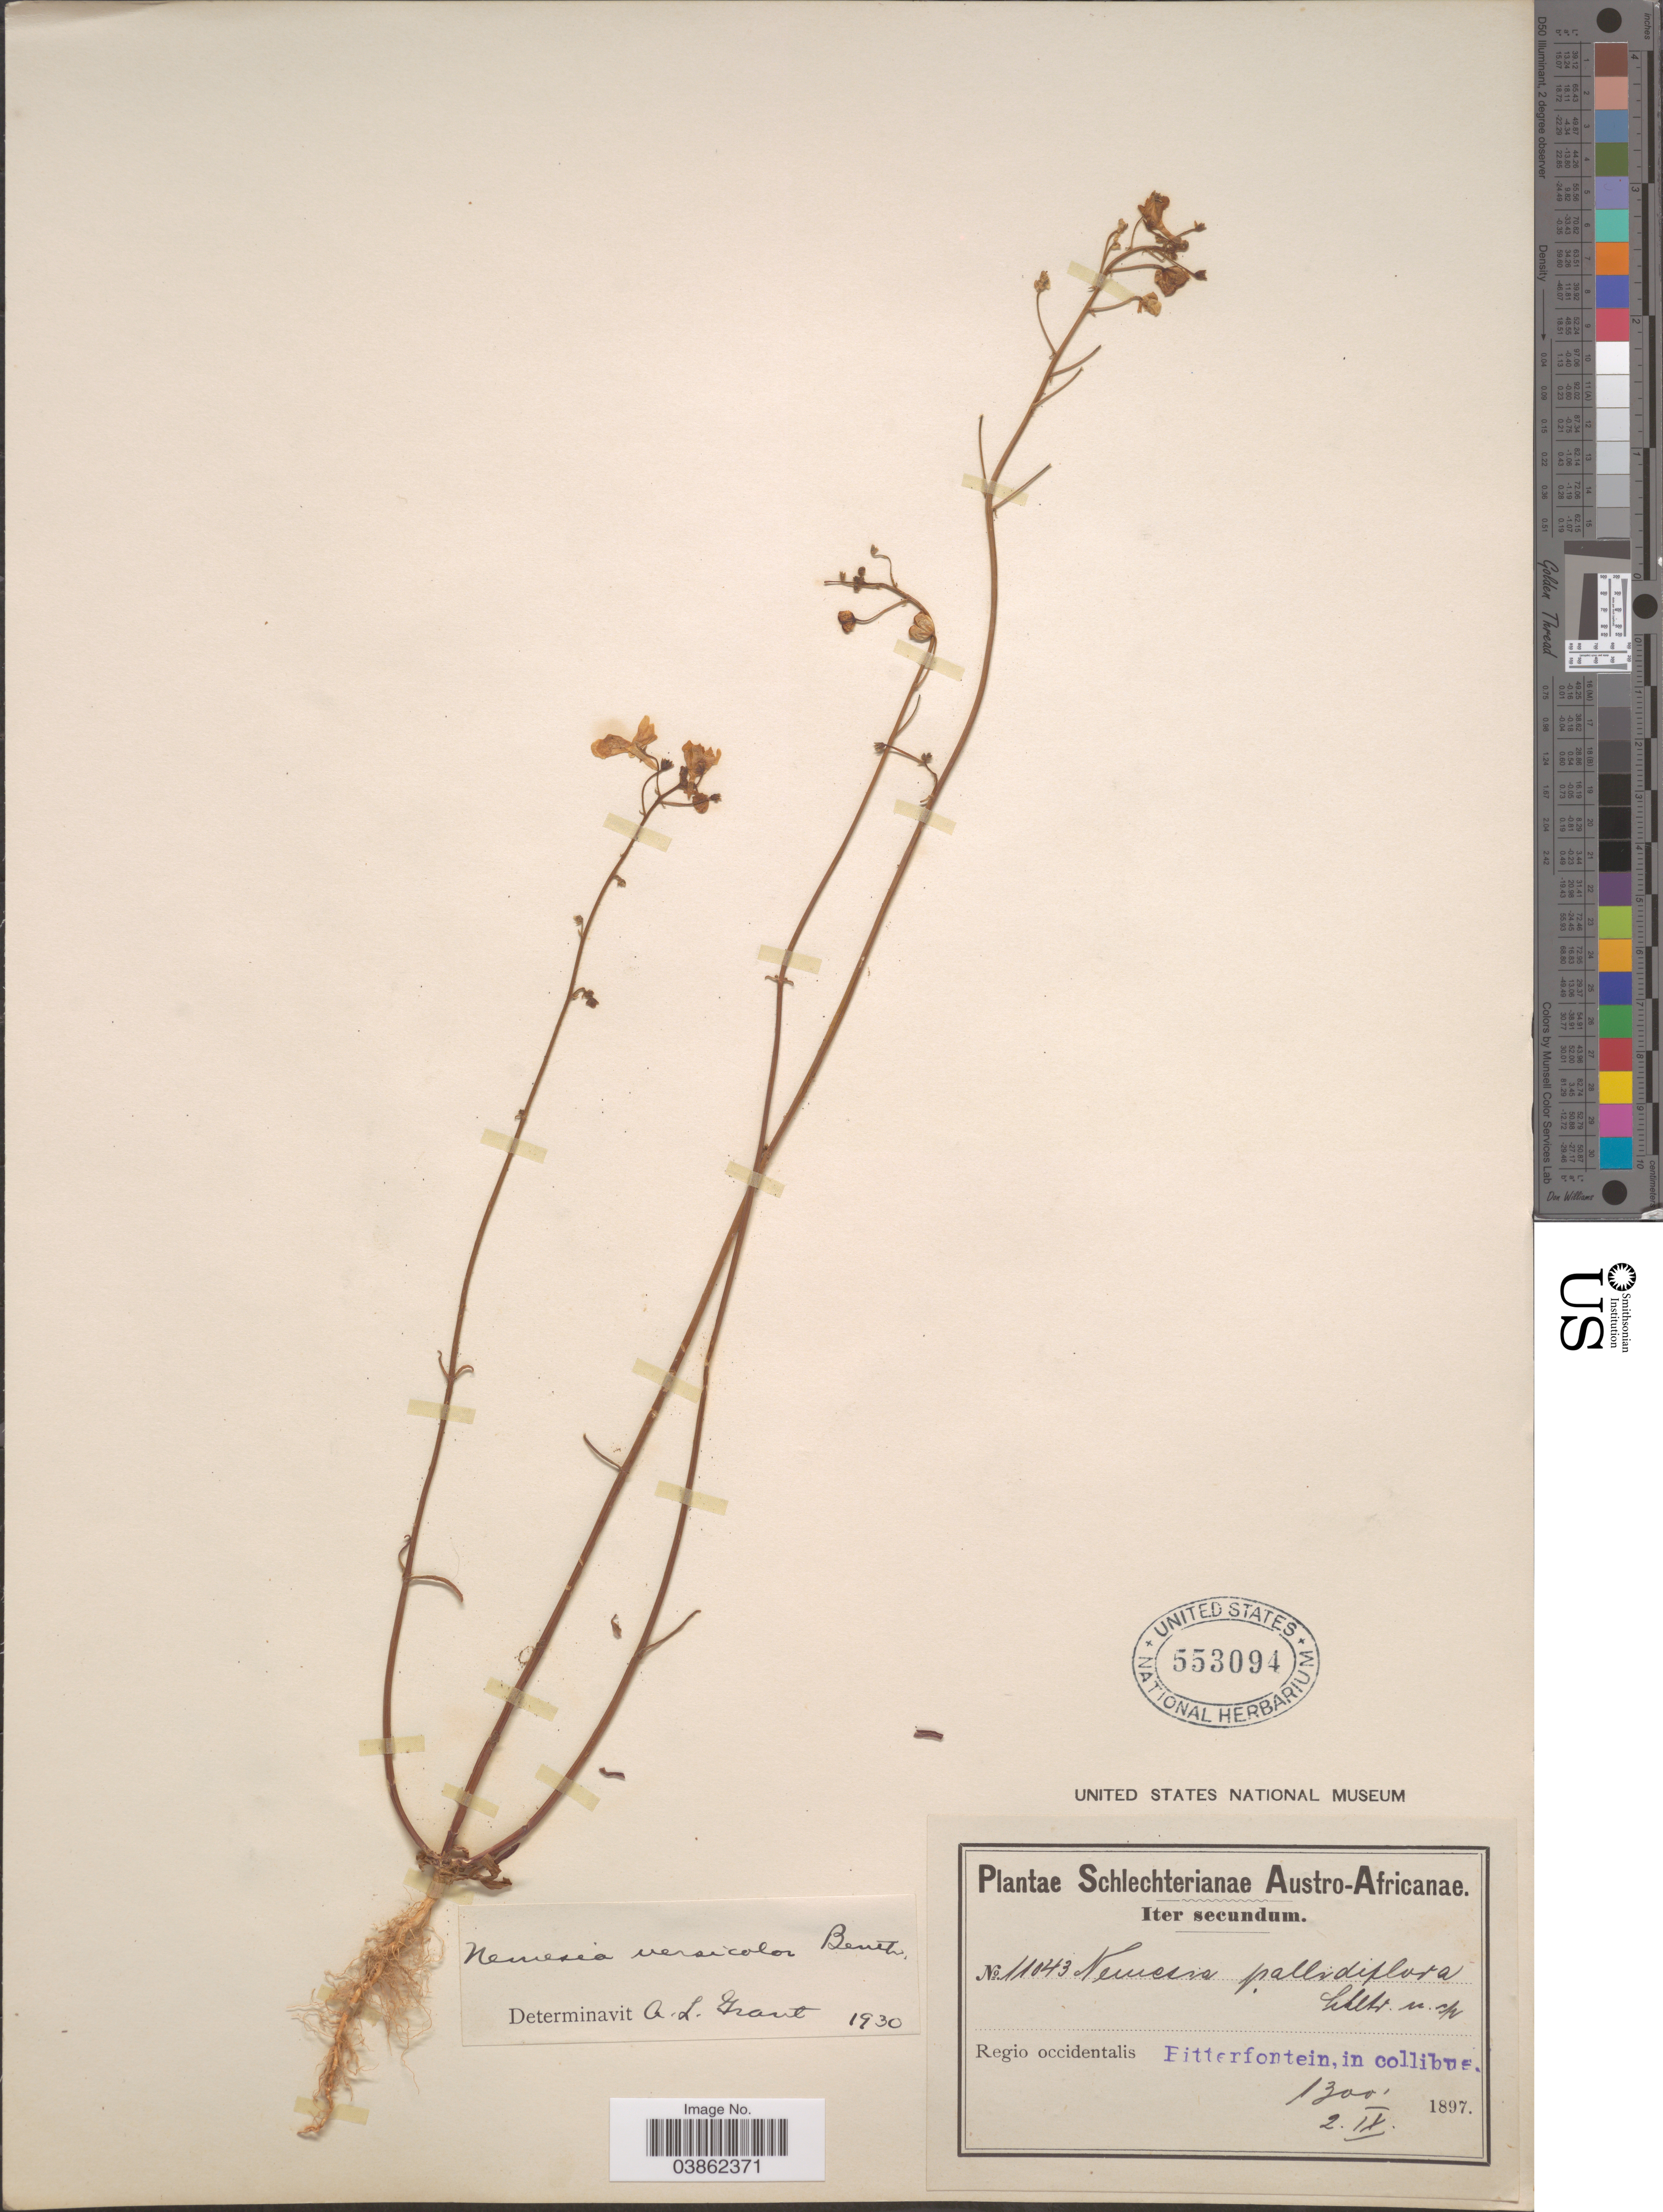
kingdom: Plantae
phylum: Tracheophyta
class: Magnoliopsida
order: Lamiales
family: Scrophulariaceae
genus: Nemesia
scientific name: Nemesia versicolor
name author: E. Mey. ex Benth.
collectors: Schlechter, --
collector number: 11043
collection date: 1897-09-02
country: South Africa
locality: Austro- Africanae. Regio occidentalis. Bitterfontein, in collibus.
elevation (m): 396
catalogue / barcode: US 553094